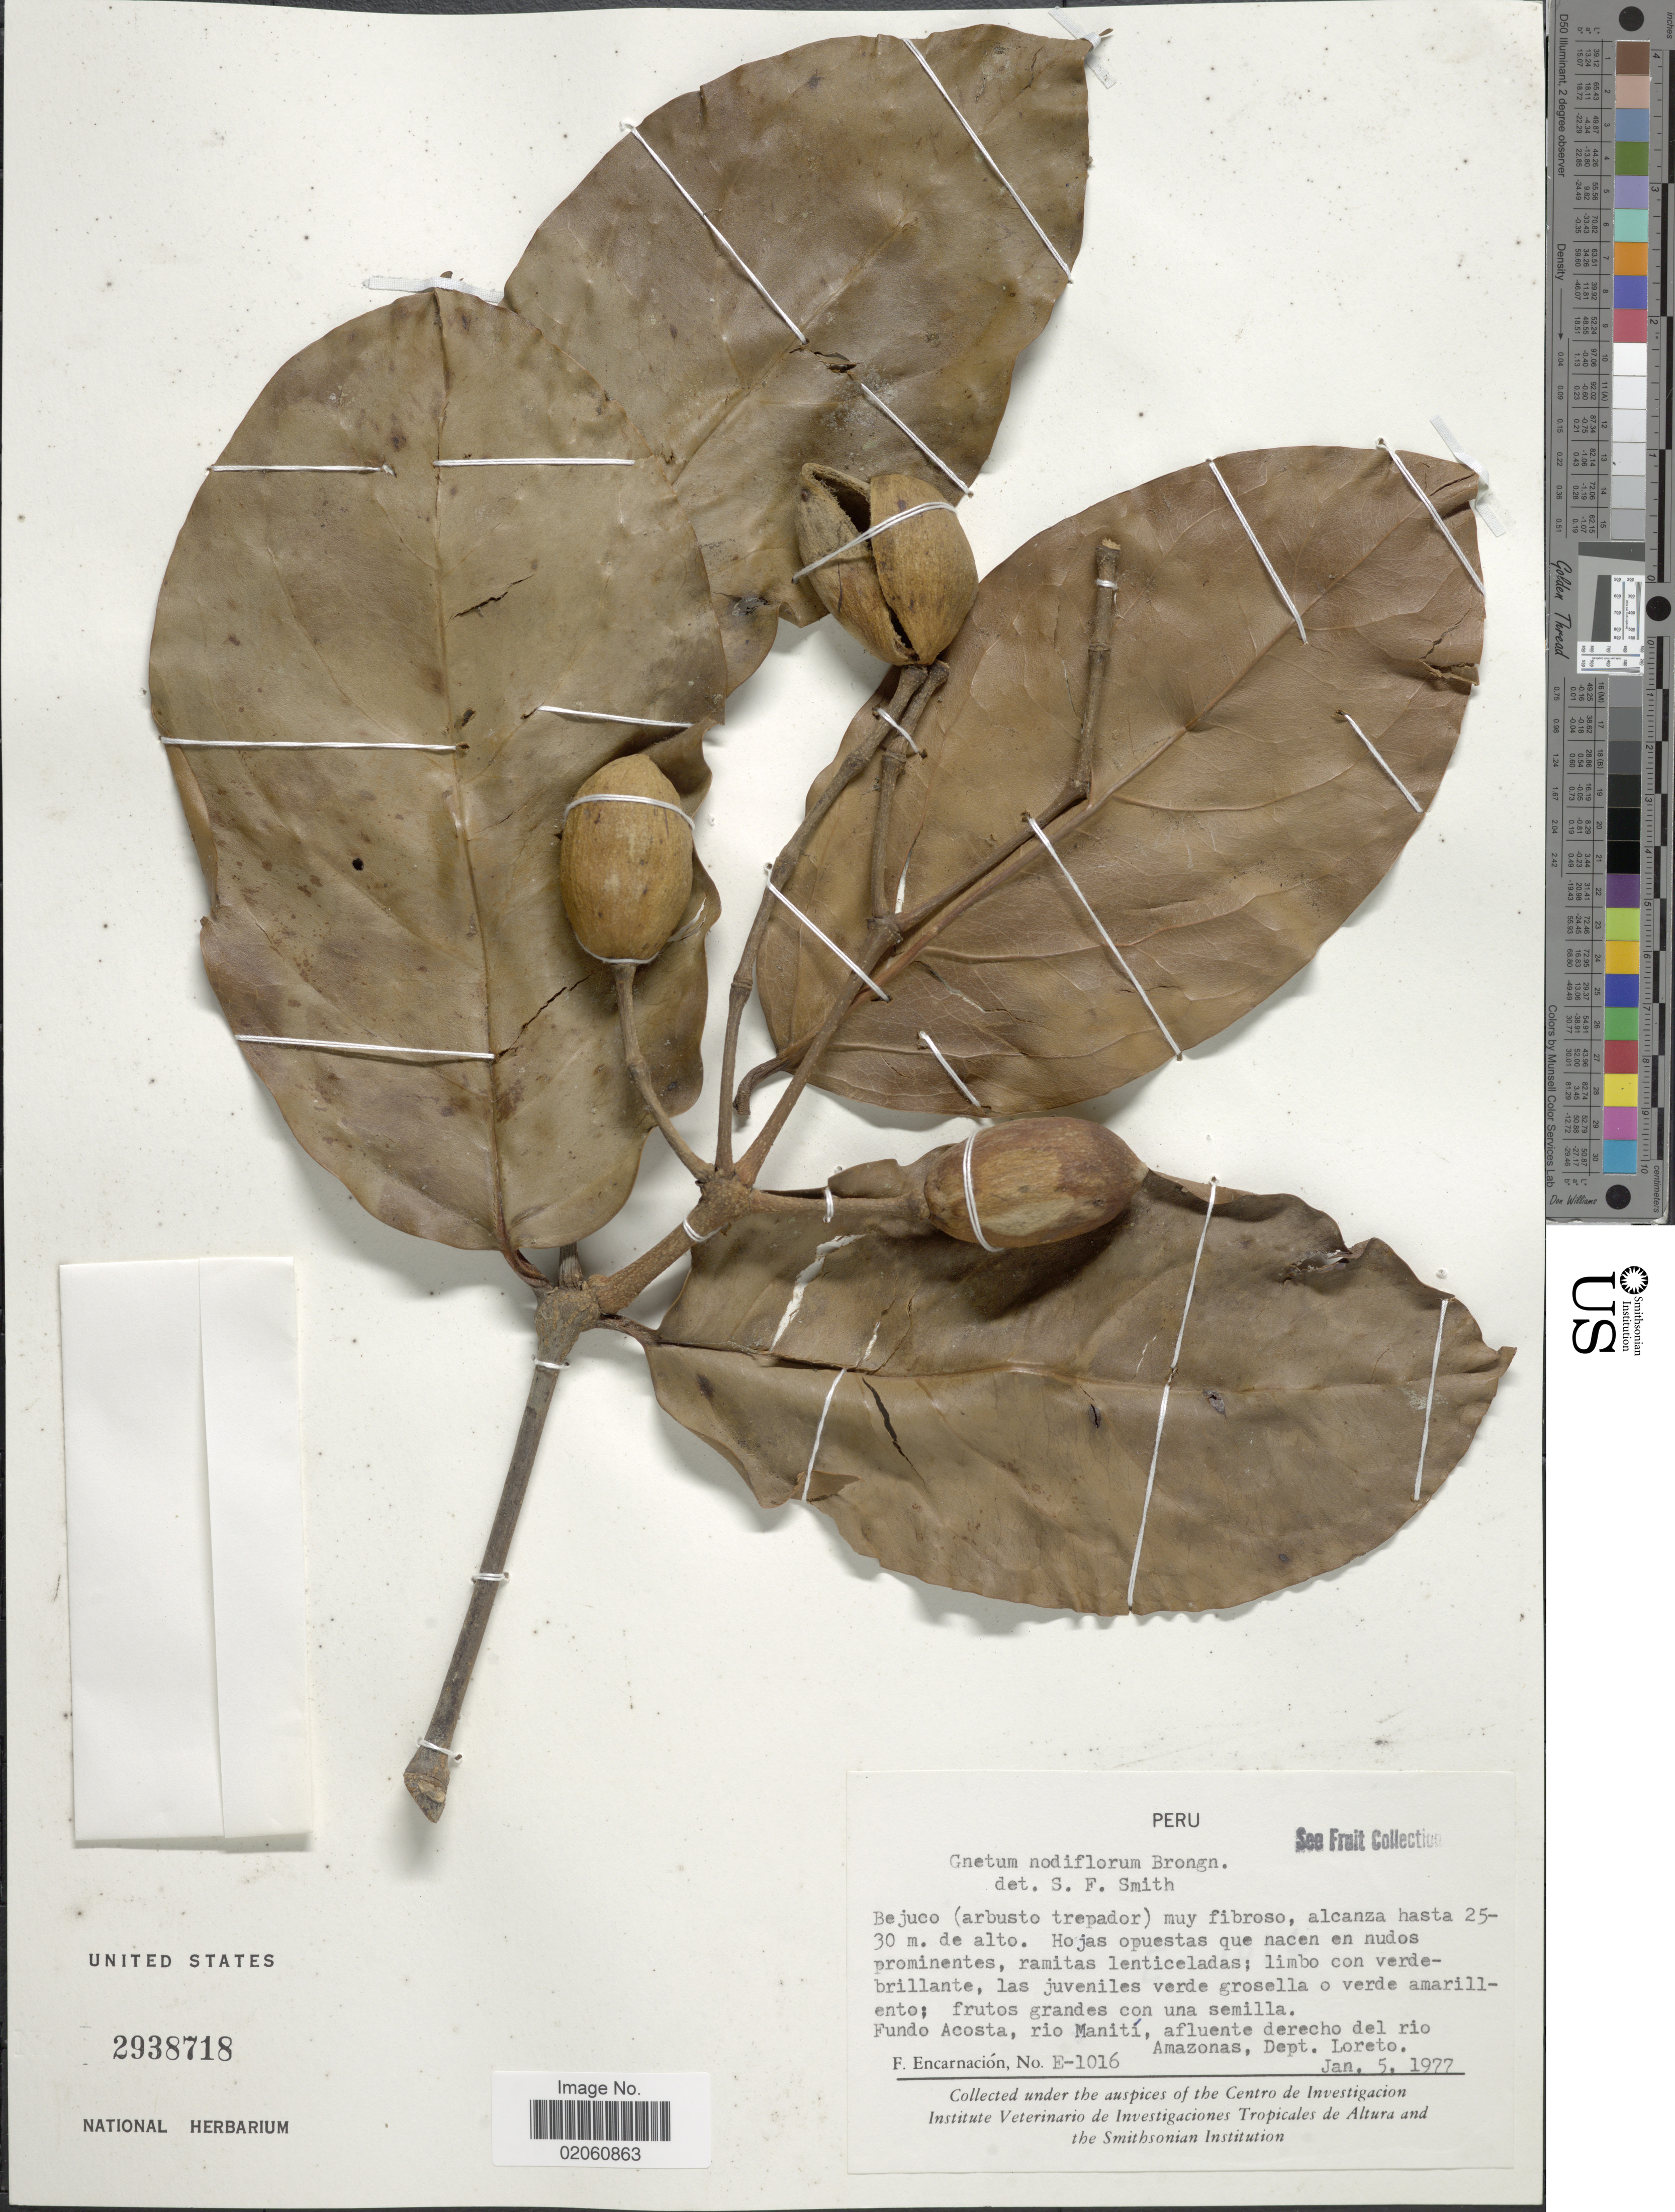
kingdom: Plantae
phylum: Tracheophyta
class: Gnetopsida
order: Gnetales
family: Gnetaceae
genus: Gnetum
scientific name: Gnetum nodiflorum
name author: Brongn.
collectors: F. Encarnación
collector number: E-1016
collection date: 1977-01-05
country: Peru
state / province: Loreto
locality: Fundo Acosta, rio Manití, afluente derecho del rio Amazonas, Dept. Loreto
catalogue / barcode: US 2938718